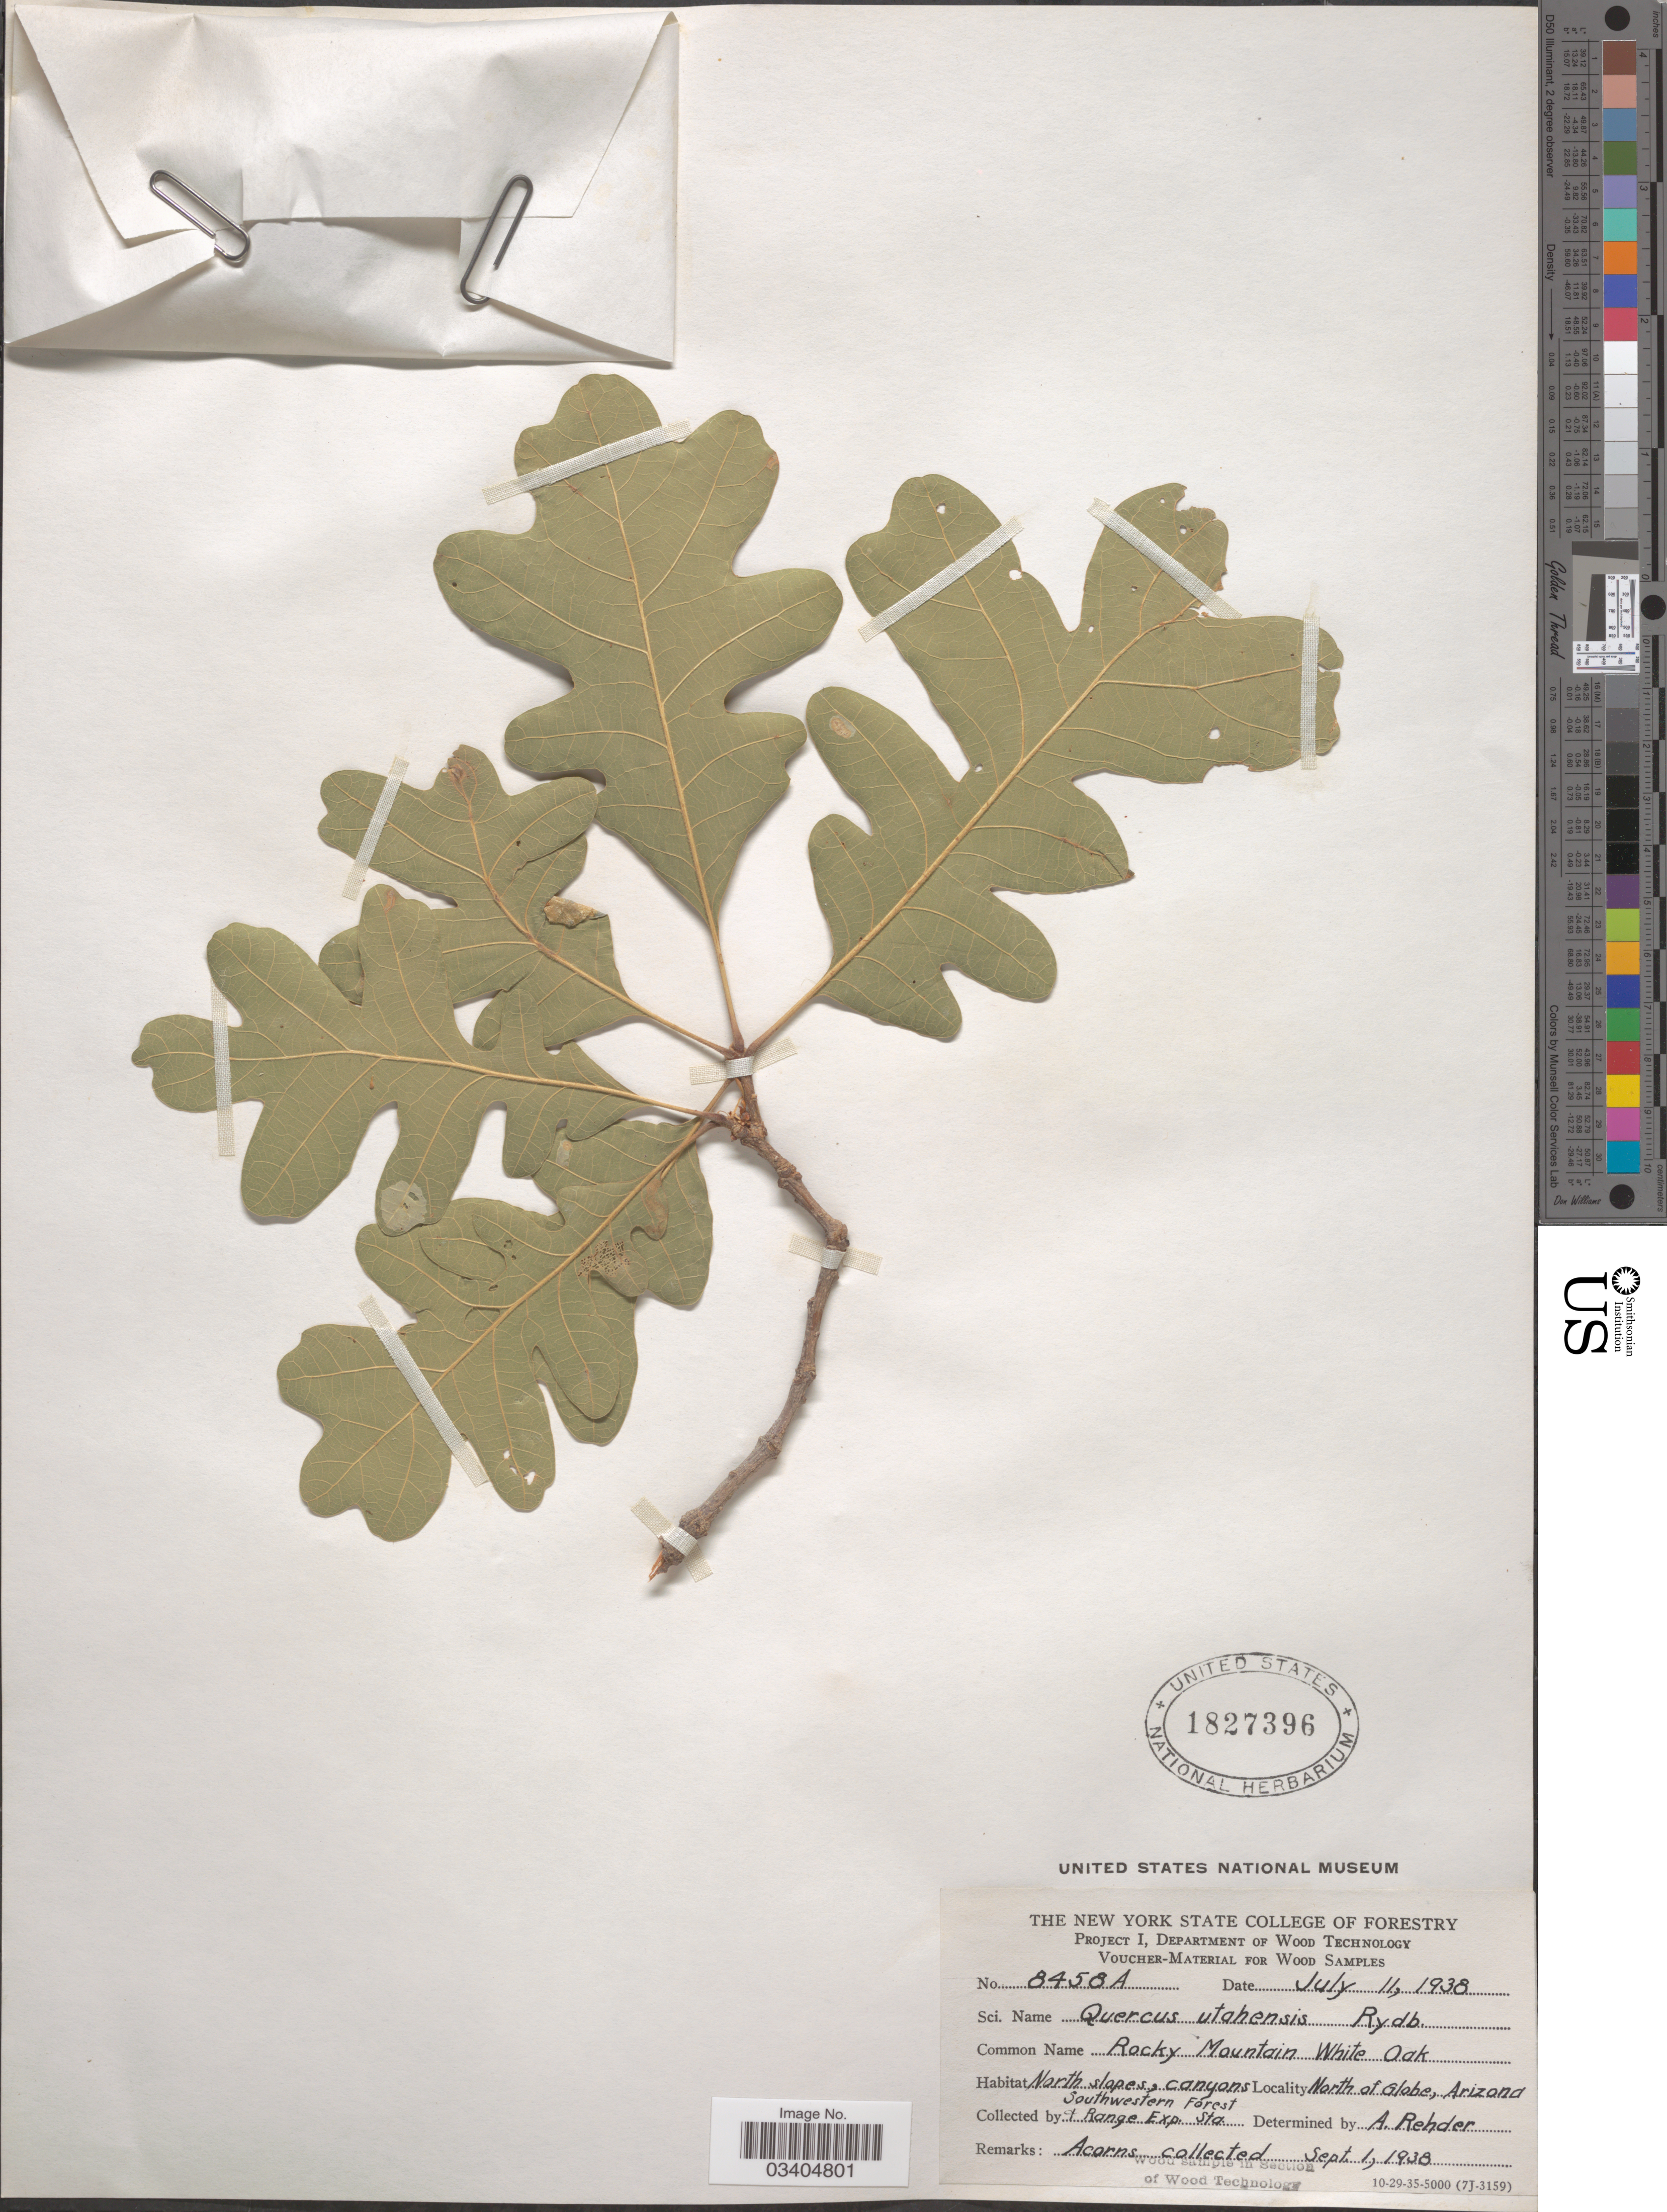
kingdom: Plantae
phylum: Tracheophyta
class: Magnoliopsida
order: Fagales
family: Fagaceae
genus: Quercus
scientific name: Quercus gambelii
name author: Nutt.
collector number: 8458A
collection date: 1938-07-11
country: United States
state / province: Arizona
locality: North of Globe. Southwestern Forest & Range Exp. Sta. [unsure placement]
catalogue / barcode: US 1827396